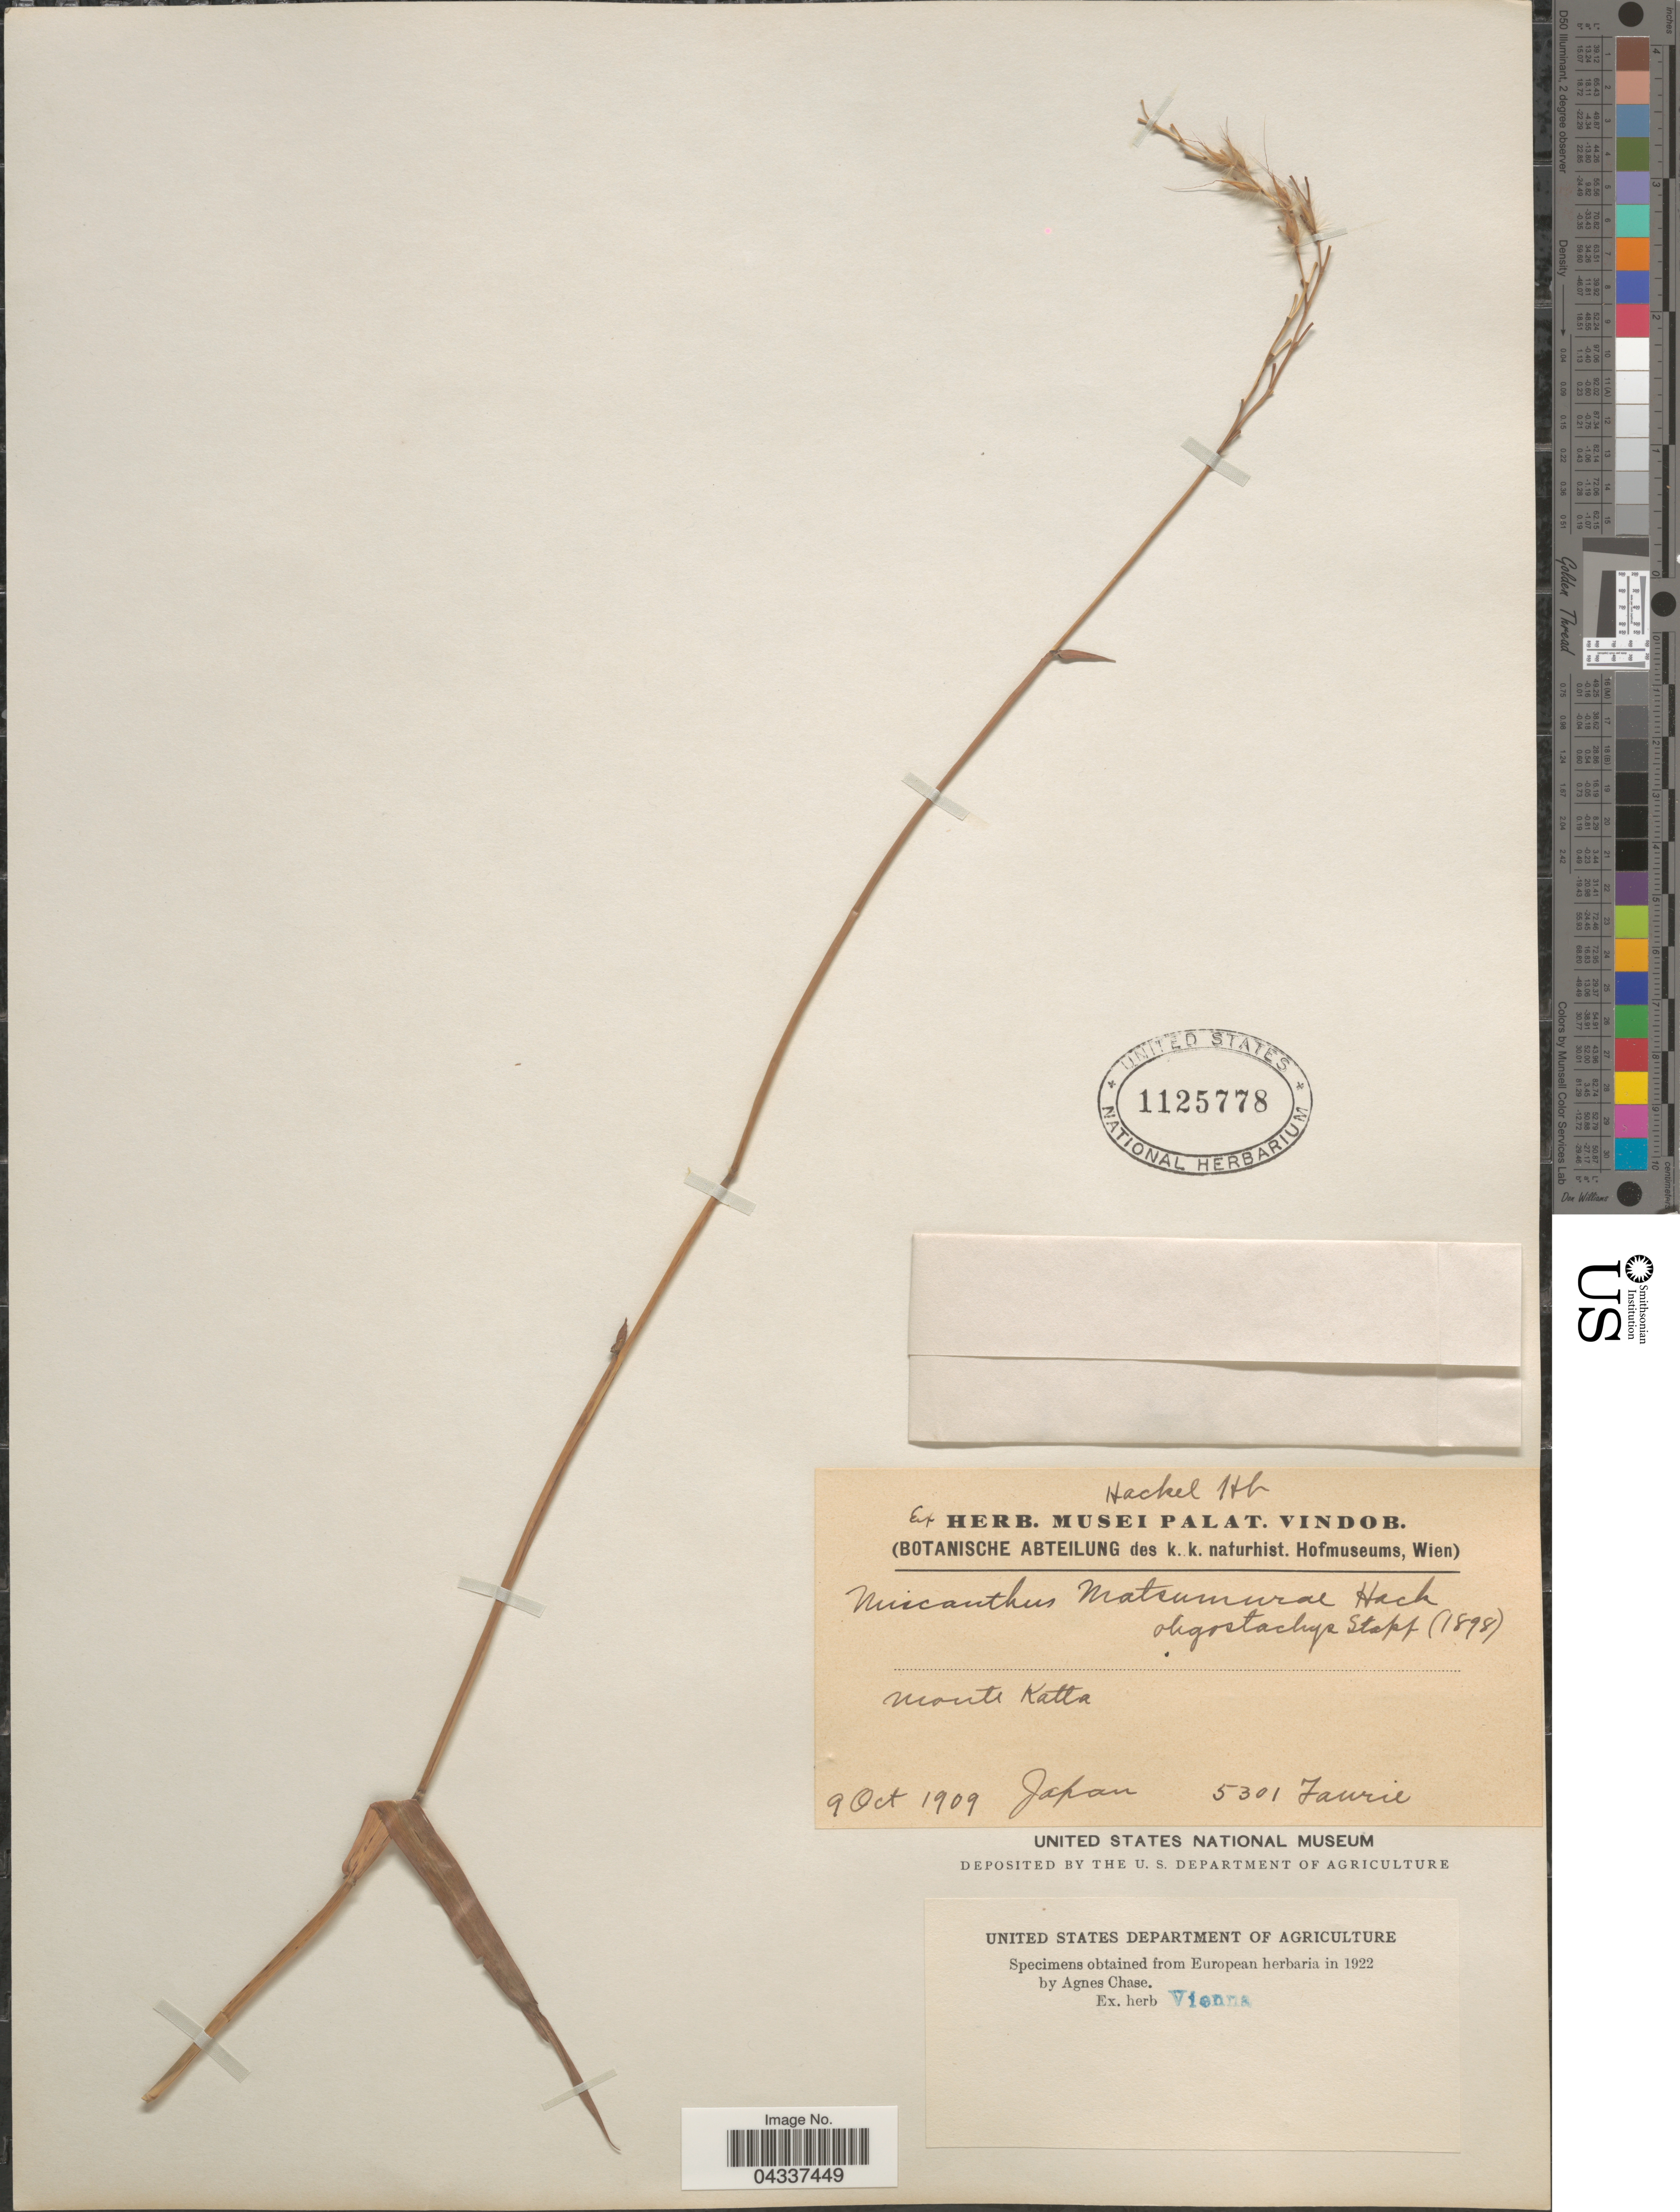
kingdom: Plantae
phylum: Tracheophyta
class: Liliopsida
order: Poales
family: Poaceae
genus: Miscanthus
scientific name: Miscanthus oligostachyus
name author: Stapf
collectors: -. Faurie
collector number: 5301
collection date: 1909-10-09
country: Japan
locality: Monte Katta.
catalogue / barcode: US 1125778